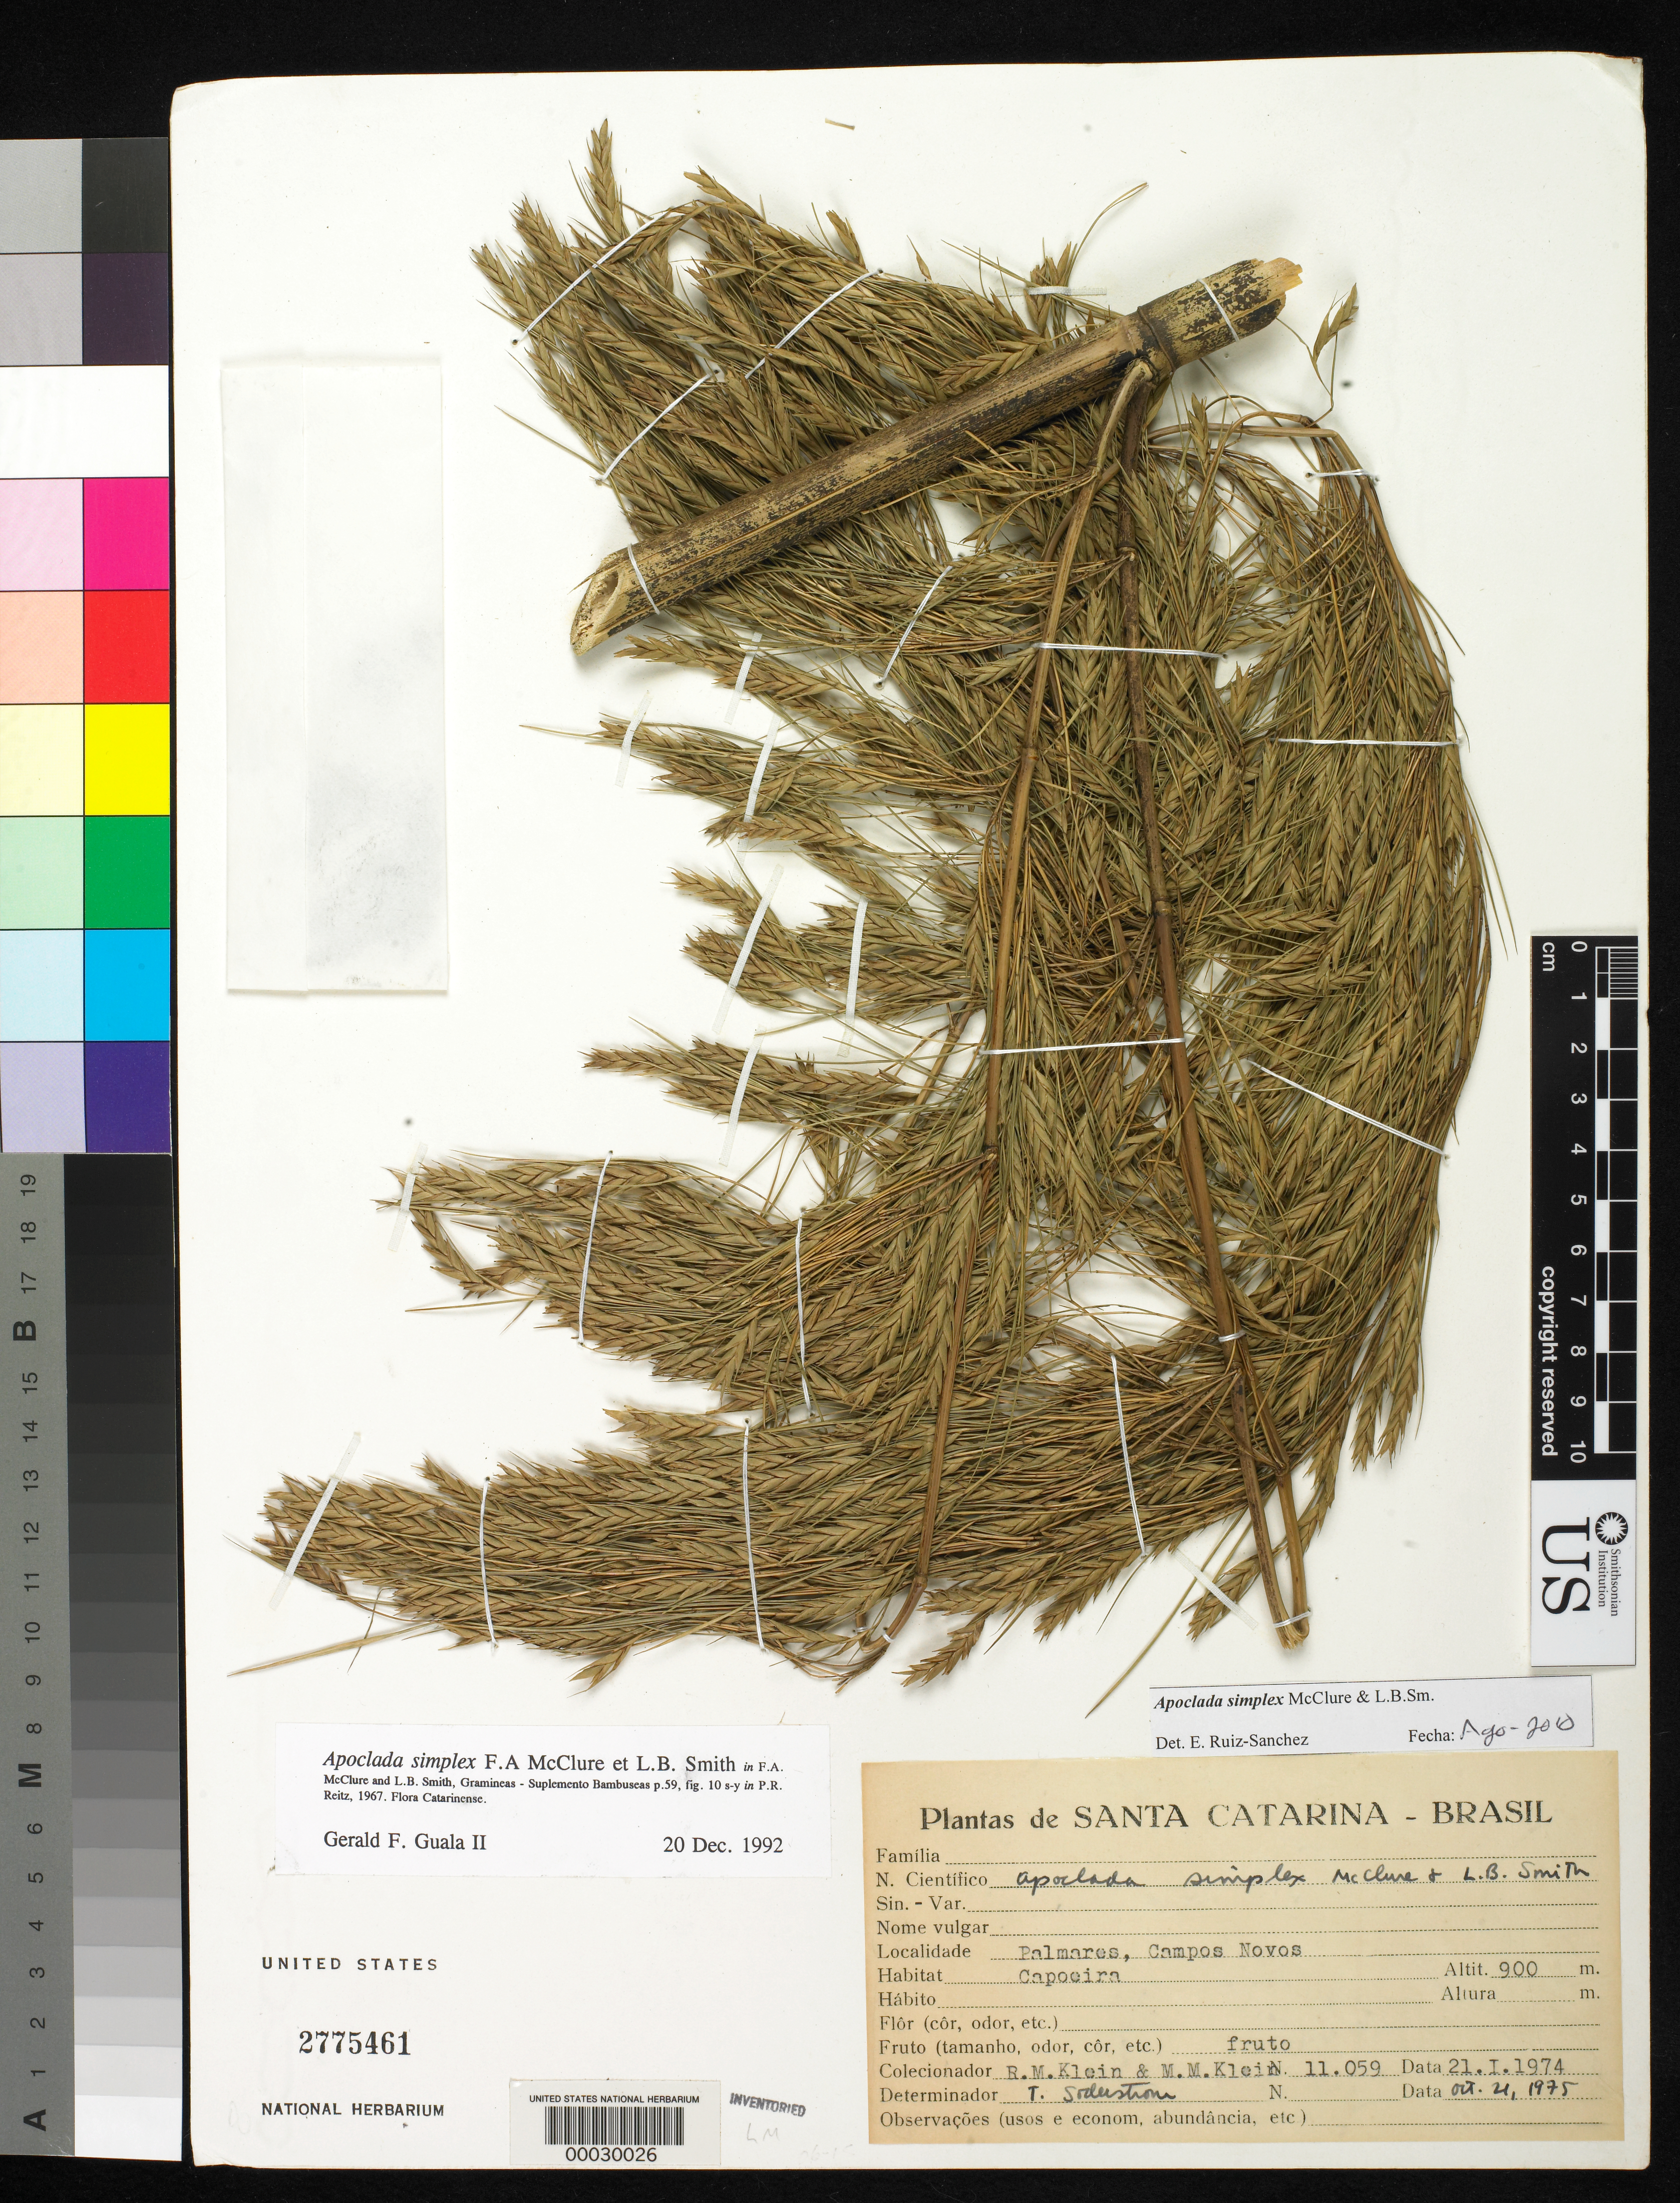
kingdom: Plantae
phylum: Tracheophyta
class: Liliopsida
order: Poales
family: Poaceae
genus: Apoclada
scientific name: Apoclada simplex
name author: McClure & L.B. Sm. in Reitz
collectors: R. M. Klein & M. M. Klein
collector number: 11059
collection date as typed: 21 Jan 1974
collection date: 1974-01-21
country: Brazil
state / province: Santa Catarina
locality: Palmares, campos novos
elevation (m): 900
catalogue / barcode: US 2775461